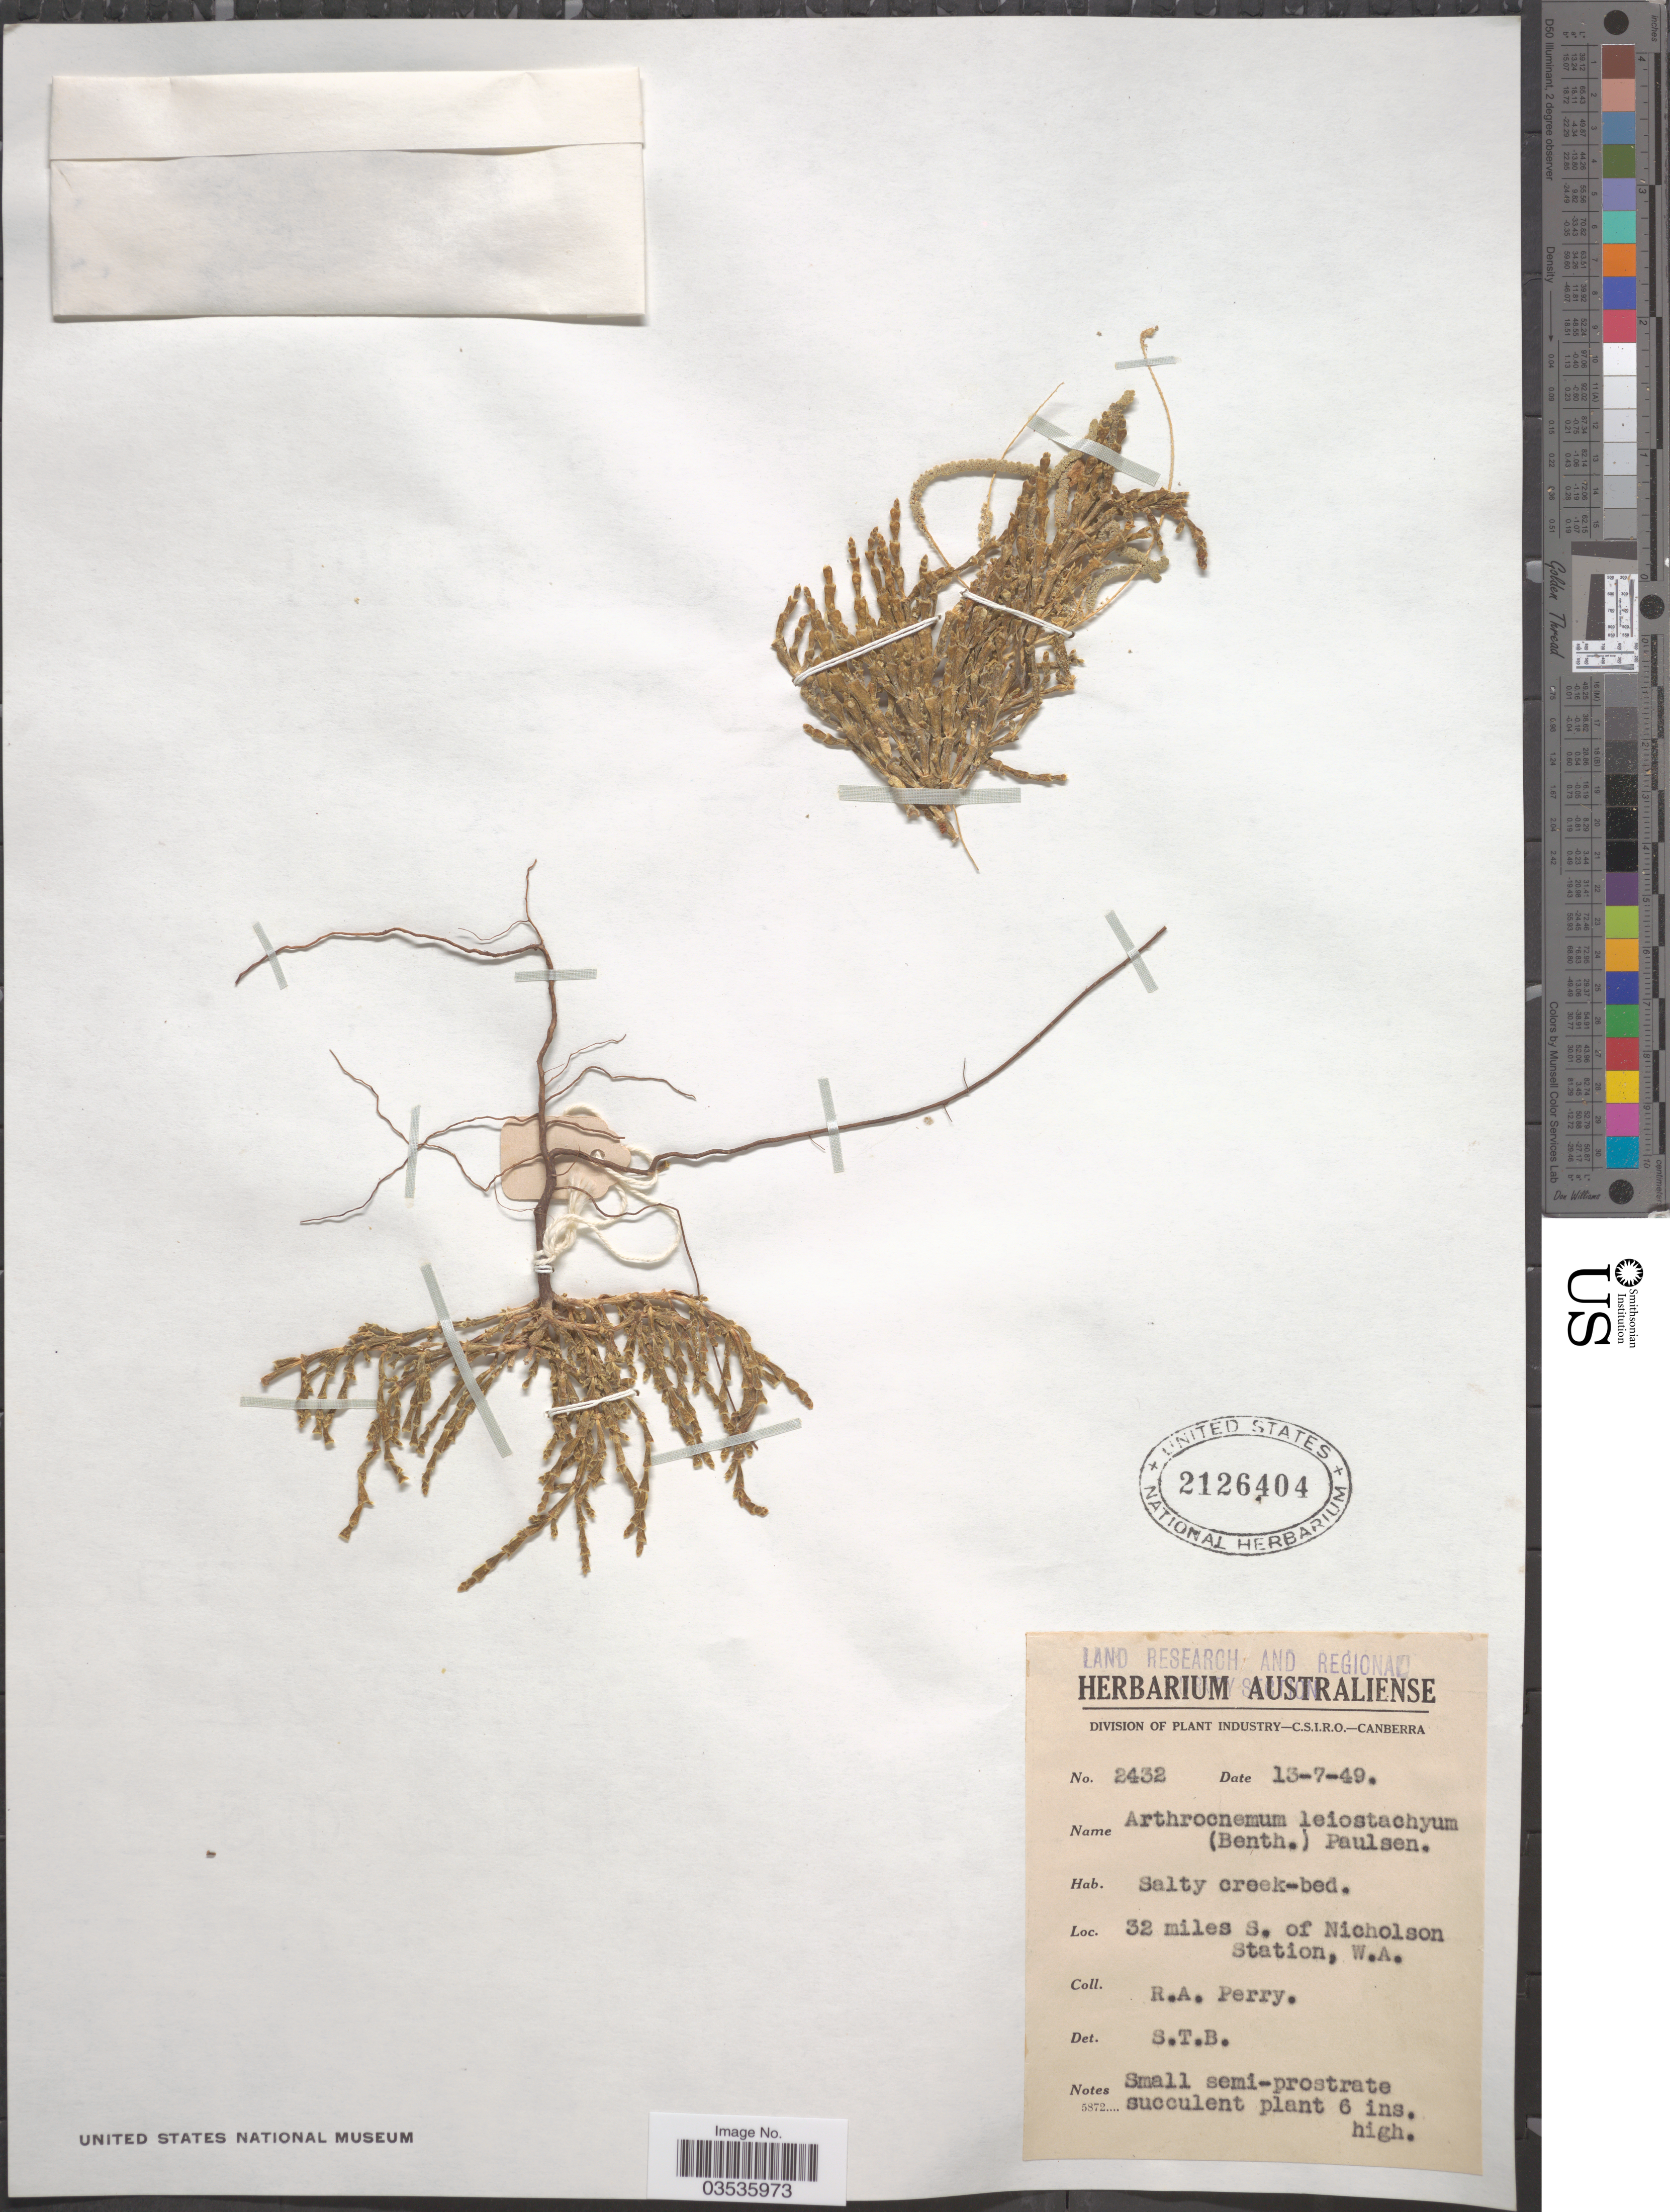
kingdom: Plantae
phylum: Tracheophyta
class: Magnoliopsida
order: Caryophyllales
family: Amaranthaceae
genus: Tecticornia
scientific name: Tecticornia indica subsp. leiostachya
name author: (Benth.) K.A. Sheph. & Paul G. Wilson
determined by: Mallinson, David James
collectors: Perry, R. A.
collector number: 2432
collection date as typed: Transcribed d/m/y: 13/7/49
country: Australia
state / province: Western Australia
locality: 32 miles S. of Nicholson Station.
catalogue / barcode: US 2126404